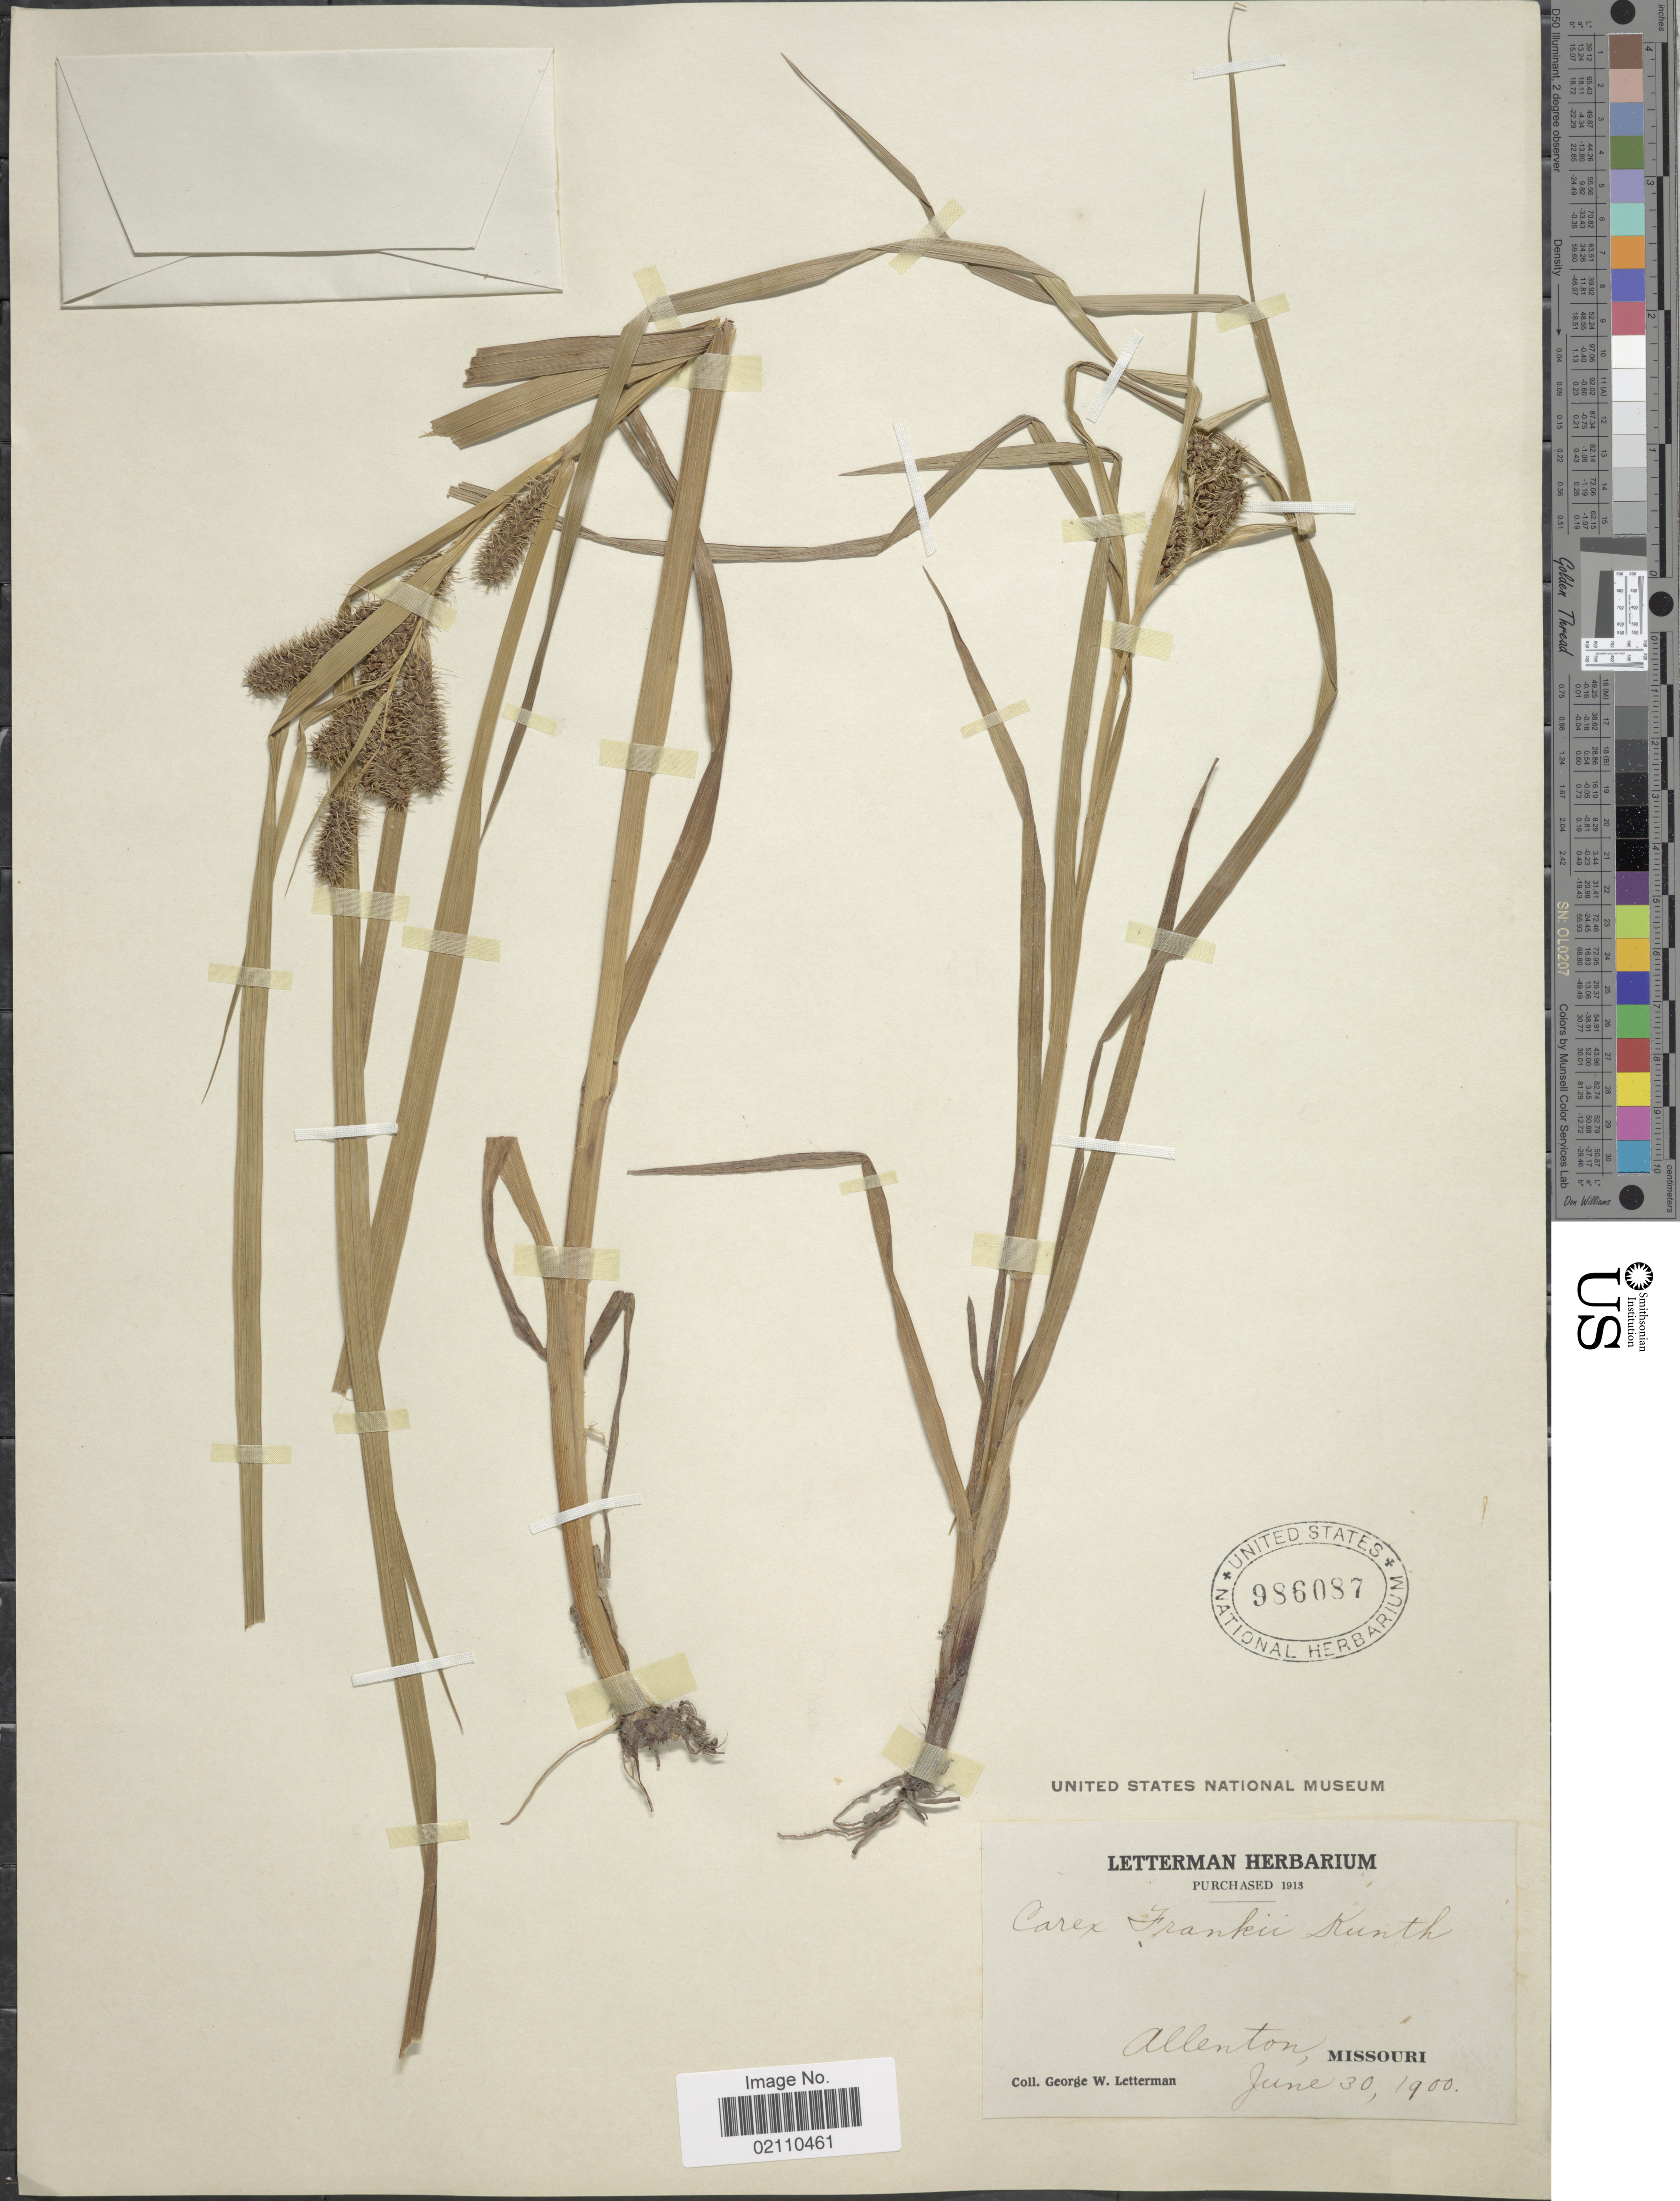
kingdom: Plantae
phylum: Tracheophyta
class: Liliopsida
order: Poales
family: Cyperaceae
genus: Carex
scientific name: Carex frankii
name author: Kunth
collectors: G. W. Letterman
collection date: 1900-06-30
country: United States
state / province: Missouri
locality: Allenton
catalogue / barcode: US 986087